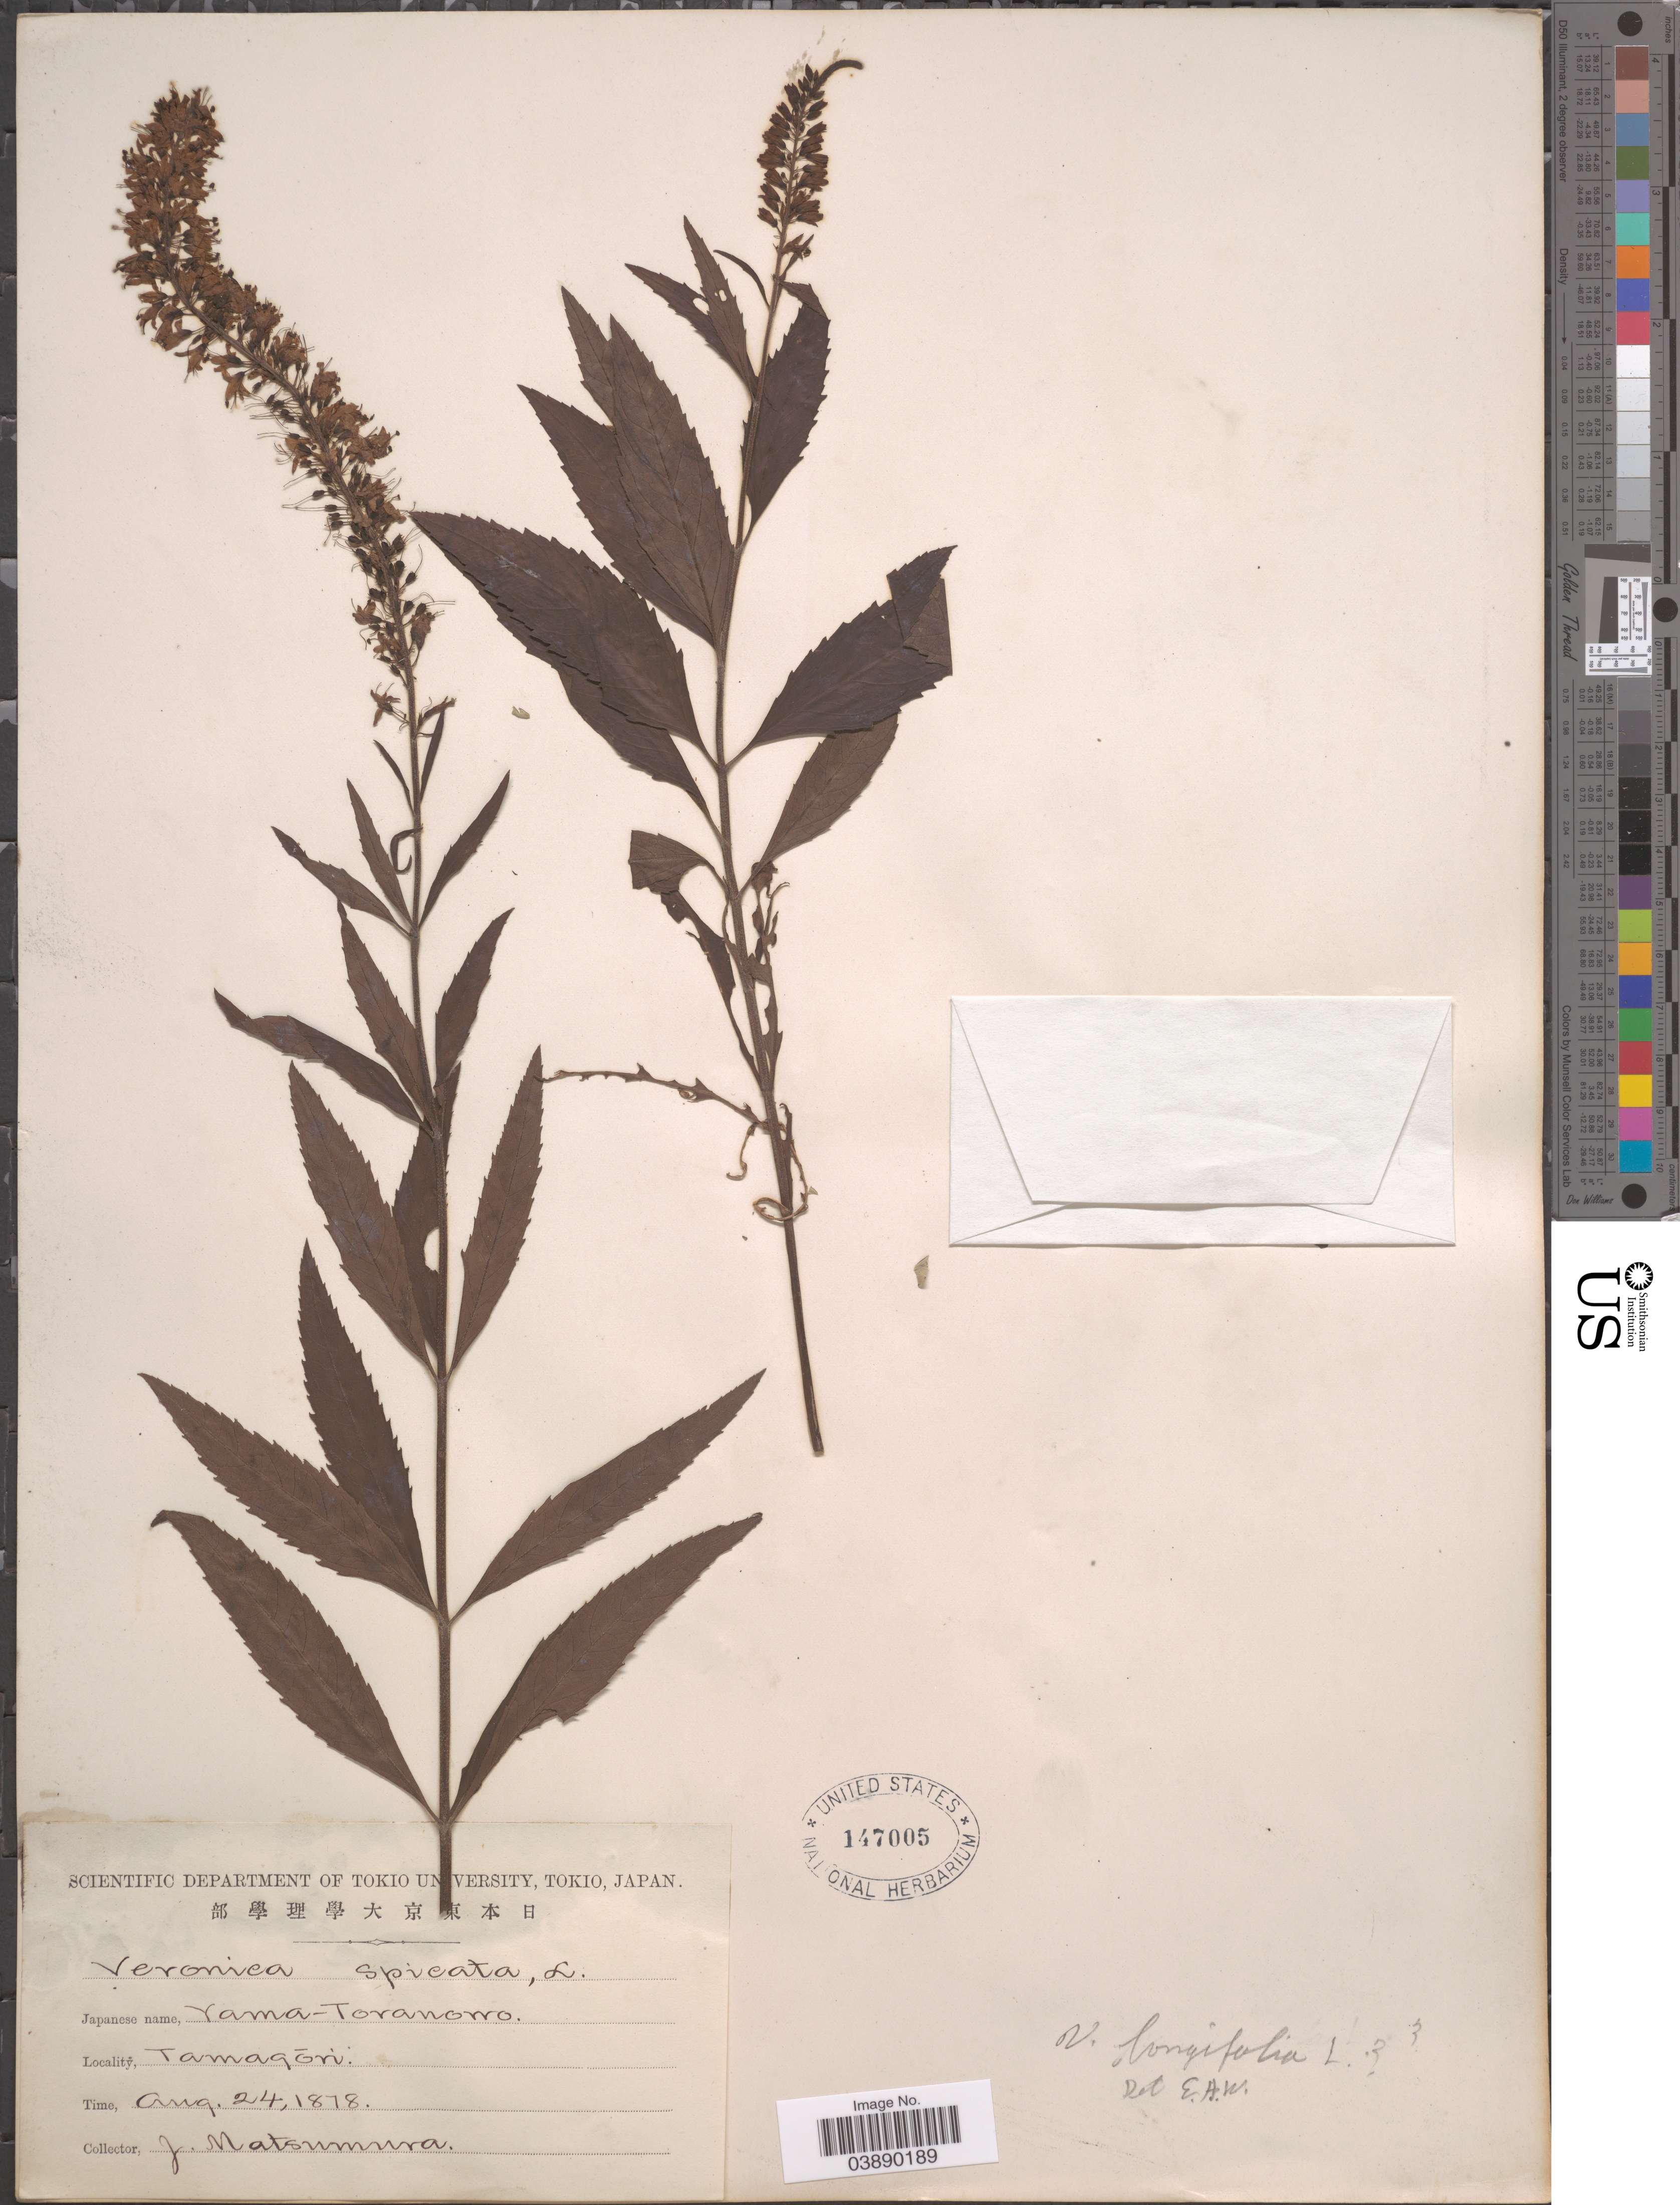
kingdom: Plantae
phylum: Tracheophyta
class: Magnoliopsida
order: Lamiales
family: Plantaginaceae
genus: Veronica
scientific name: Veronica longifolia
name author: L.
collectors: J. Matsumura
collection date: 1878-08-24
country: Japan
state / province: Tokyo, Federal City of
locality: Tamagōri.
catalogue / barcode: US 147005